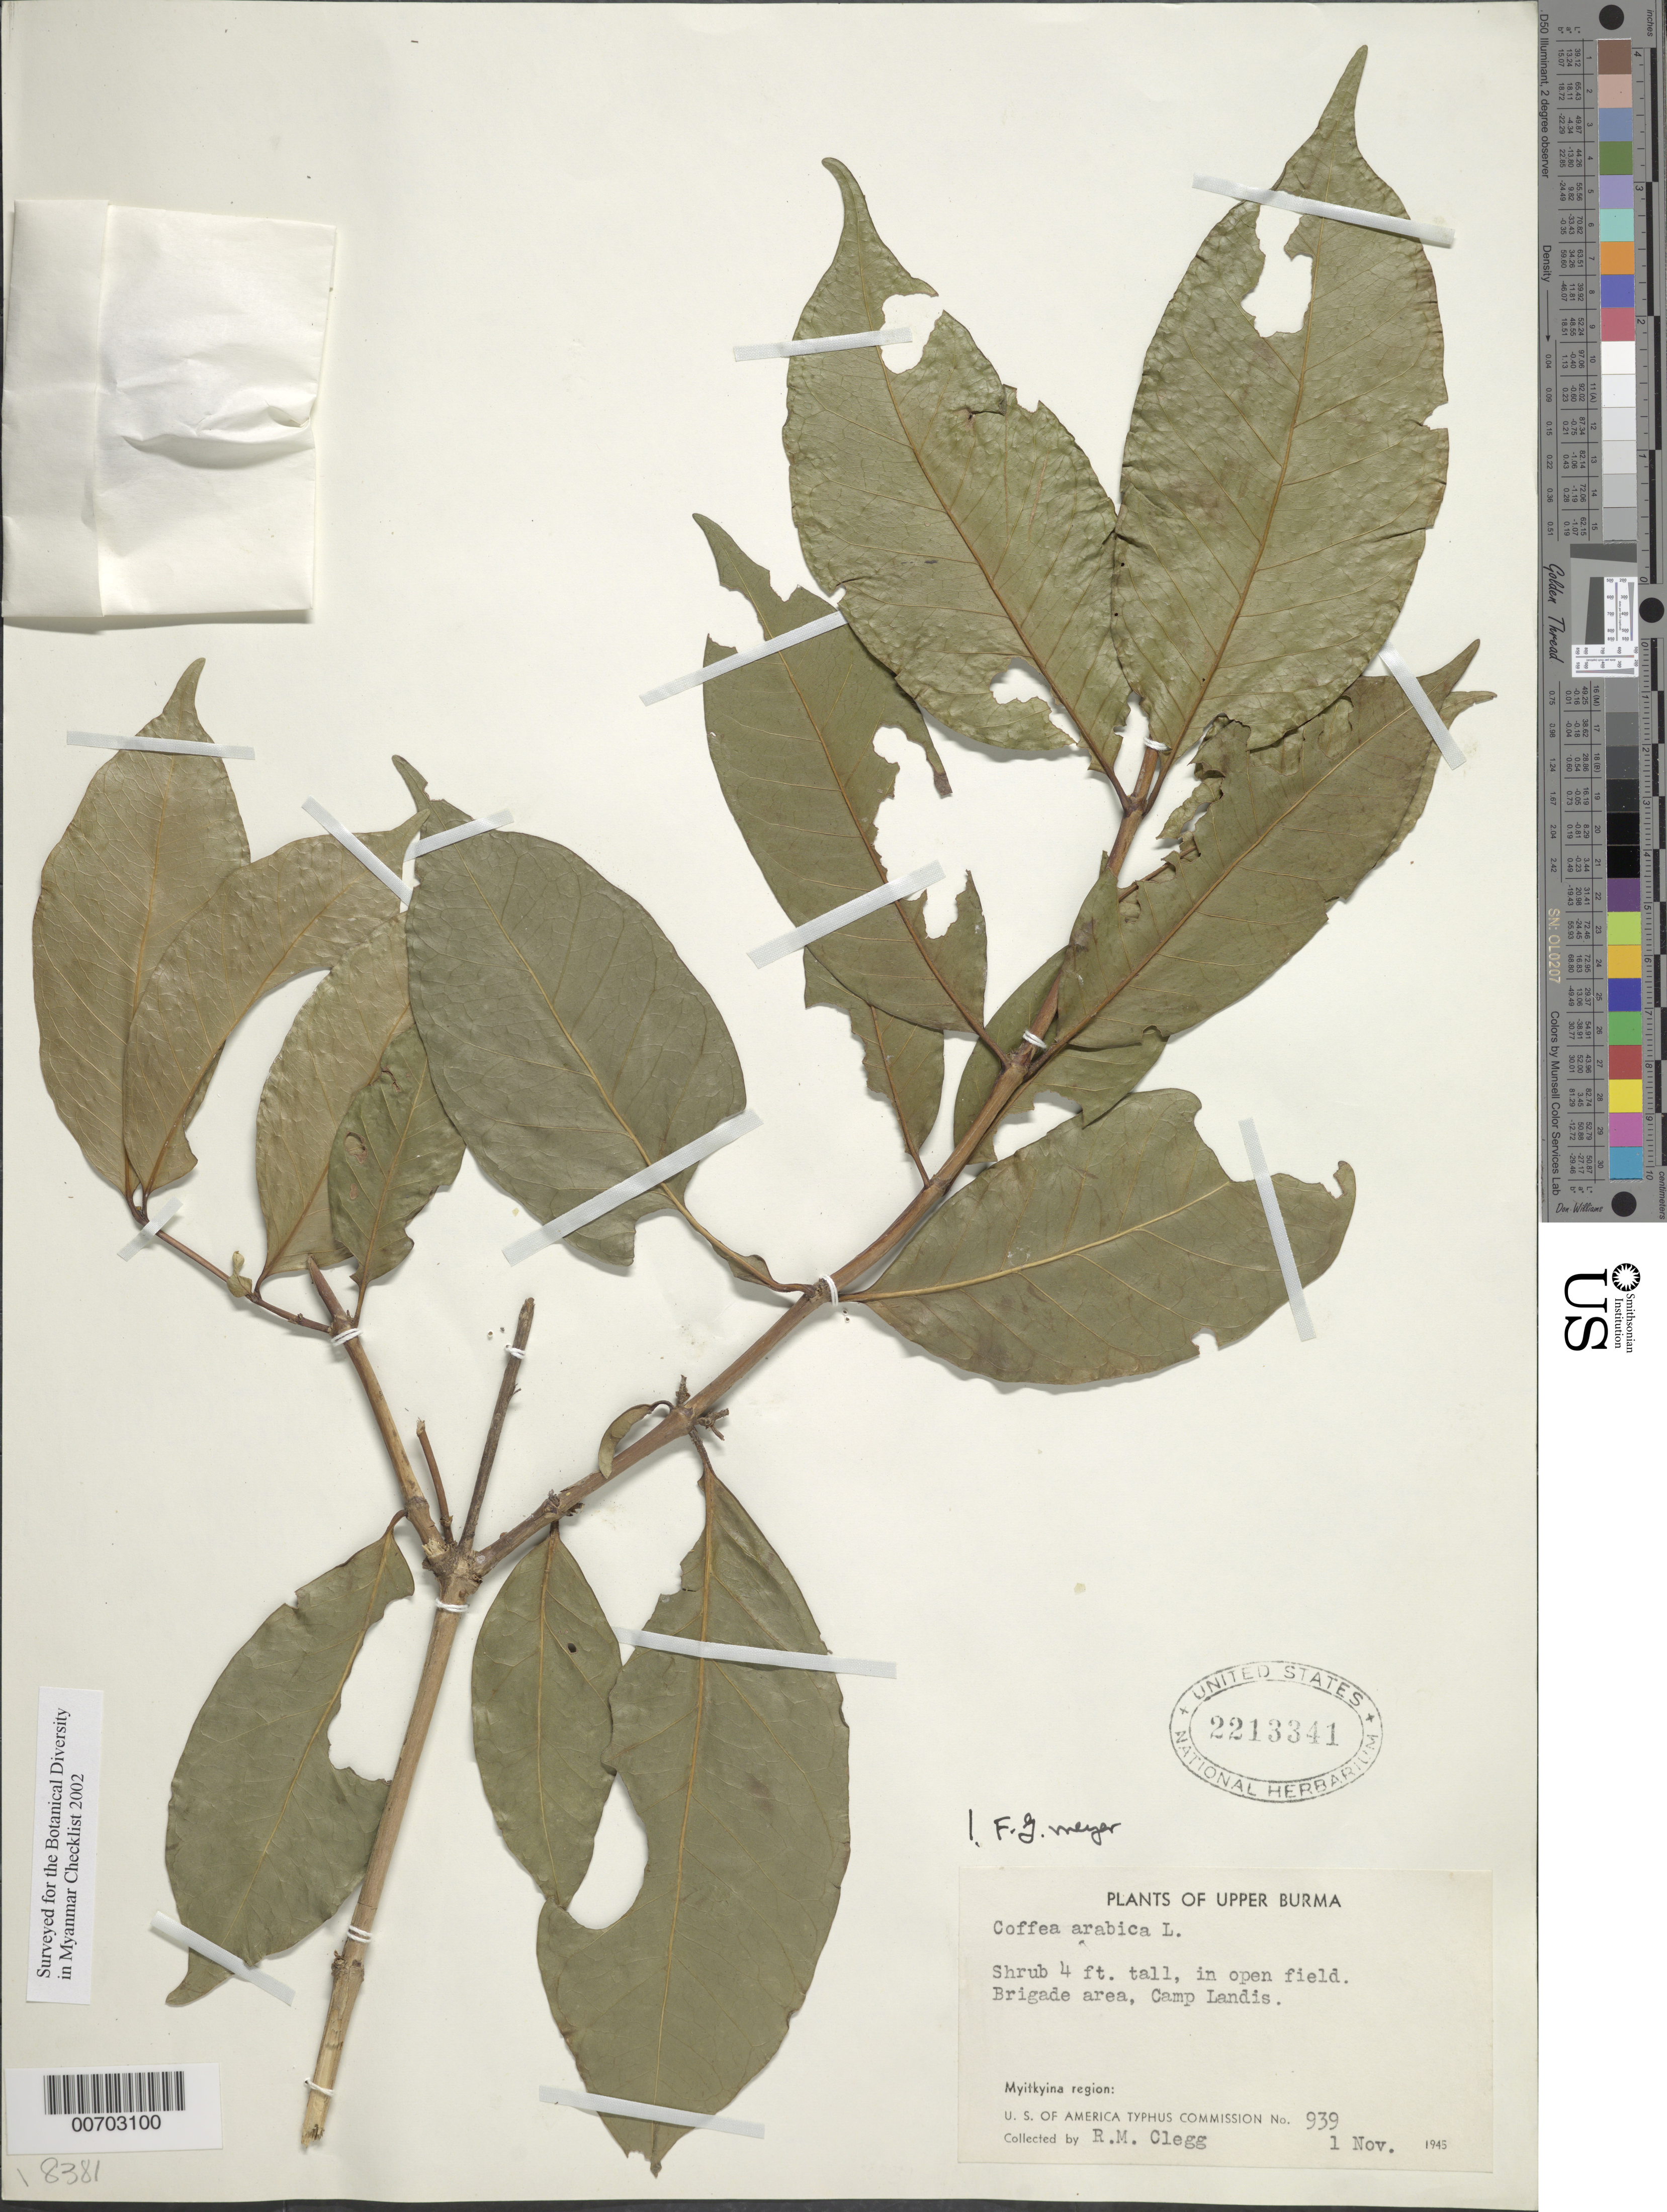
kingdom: Plantae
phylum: Tracheophyta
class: Magnoliopsida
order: Gentianales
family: Rubiaceae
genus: Coffea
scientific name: Coffea arabica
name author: L.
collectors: Clegg, R.M.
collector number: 939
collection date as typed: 01 Nov 1945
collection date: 1945-11-01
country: Myanmar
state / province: Kachin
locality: Myitkyina, Camp Landis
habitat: Open field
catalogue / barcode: US 2213341